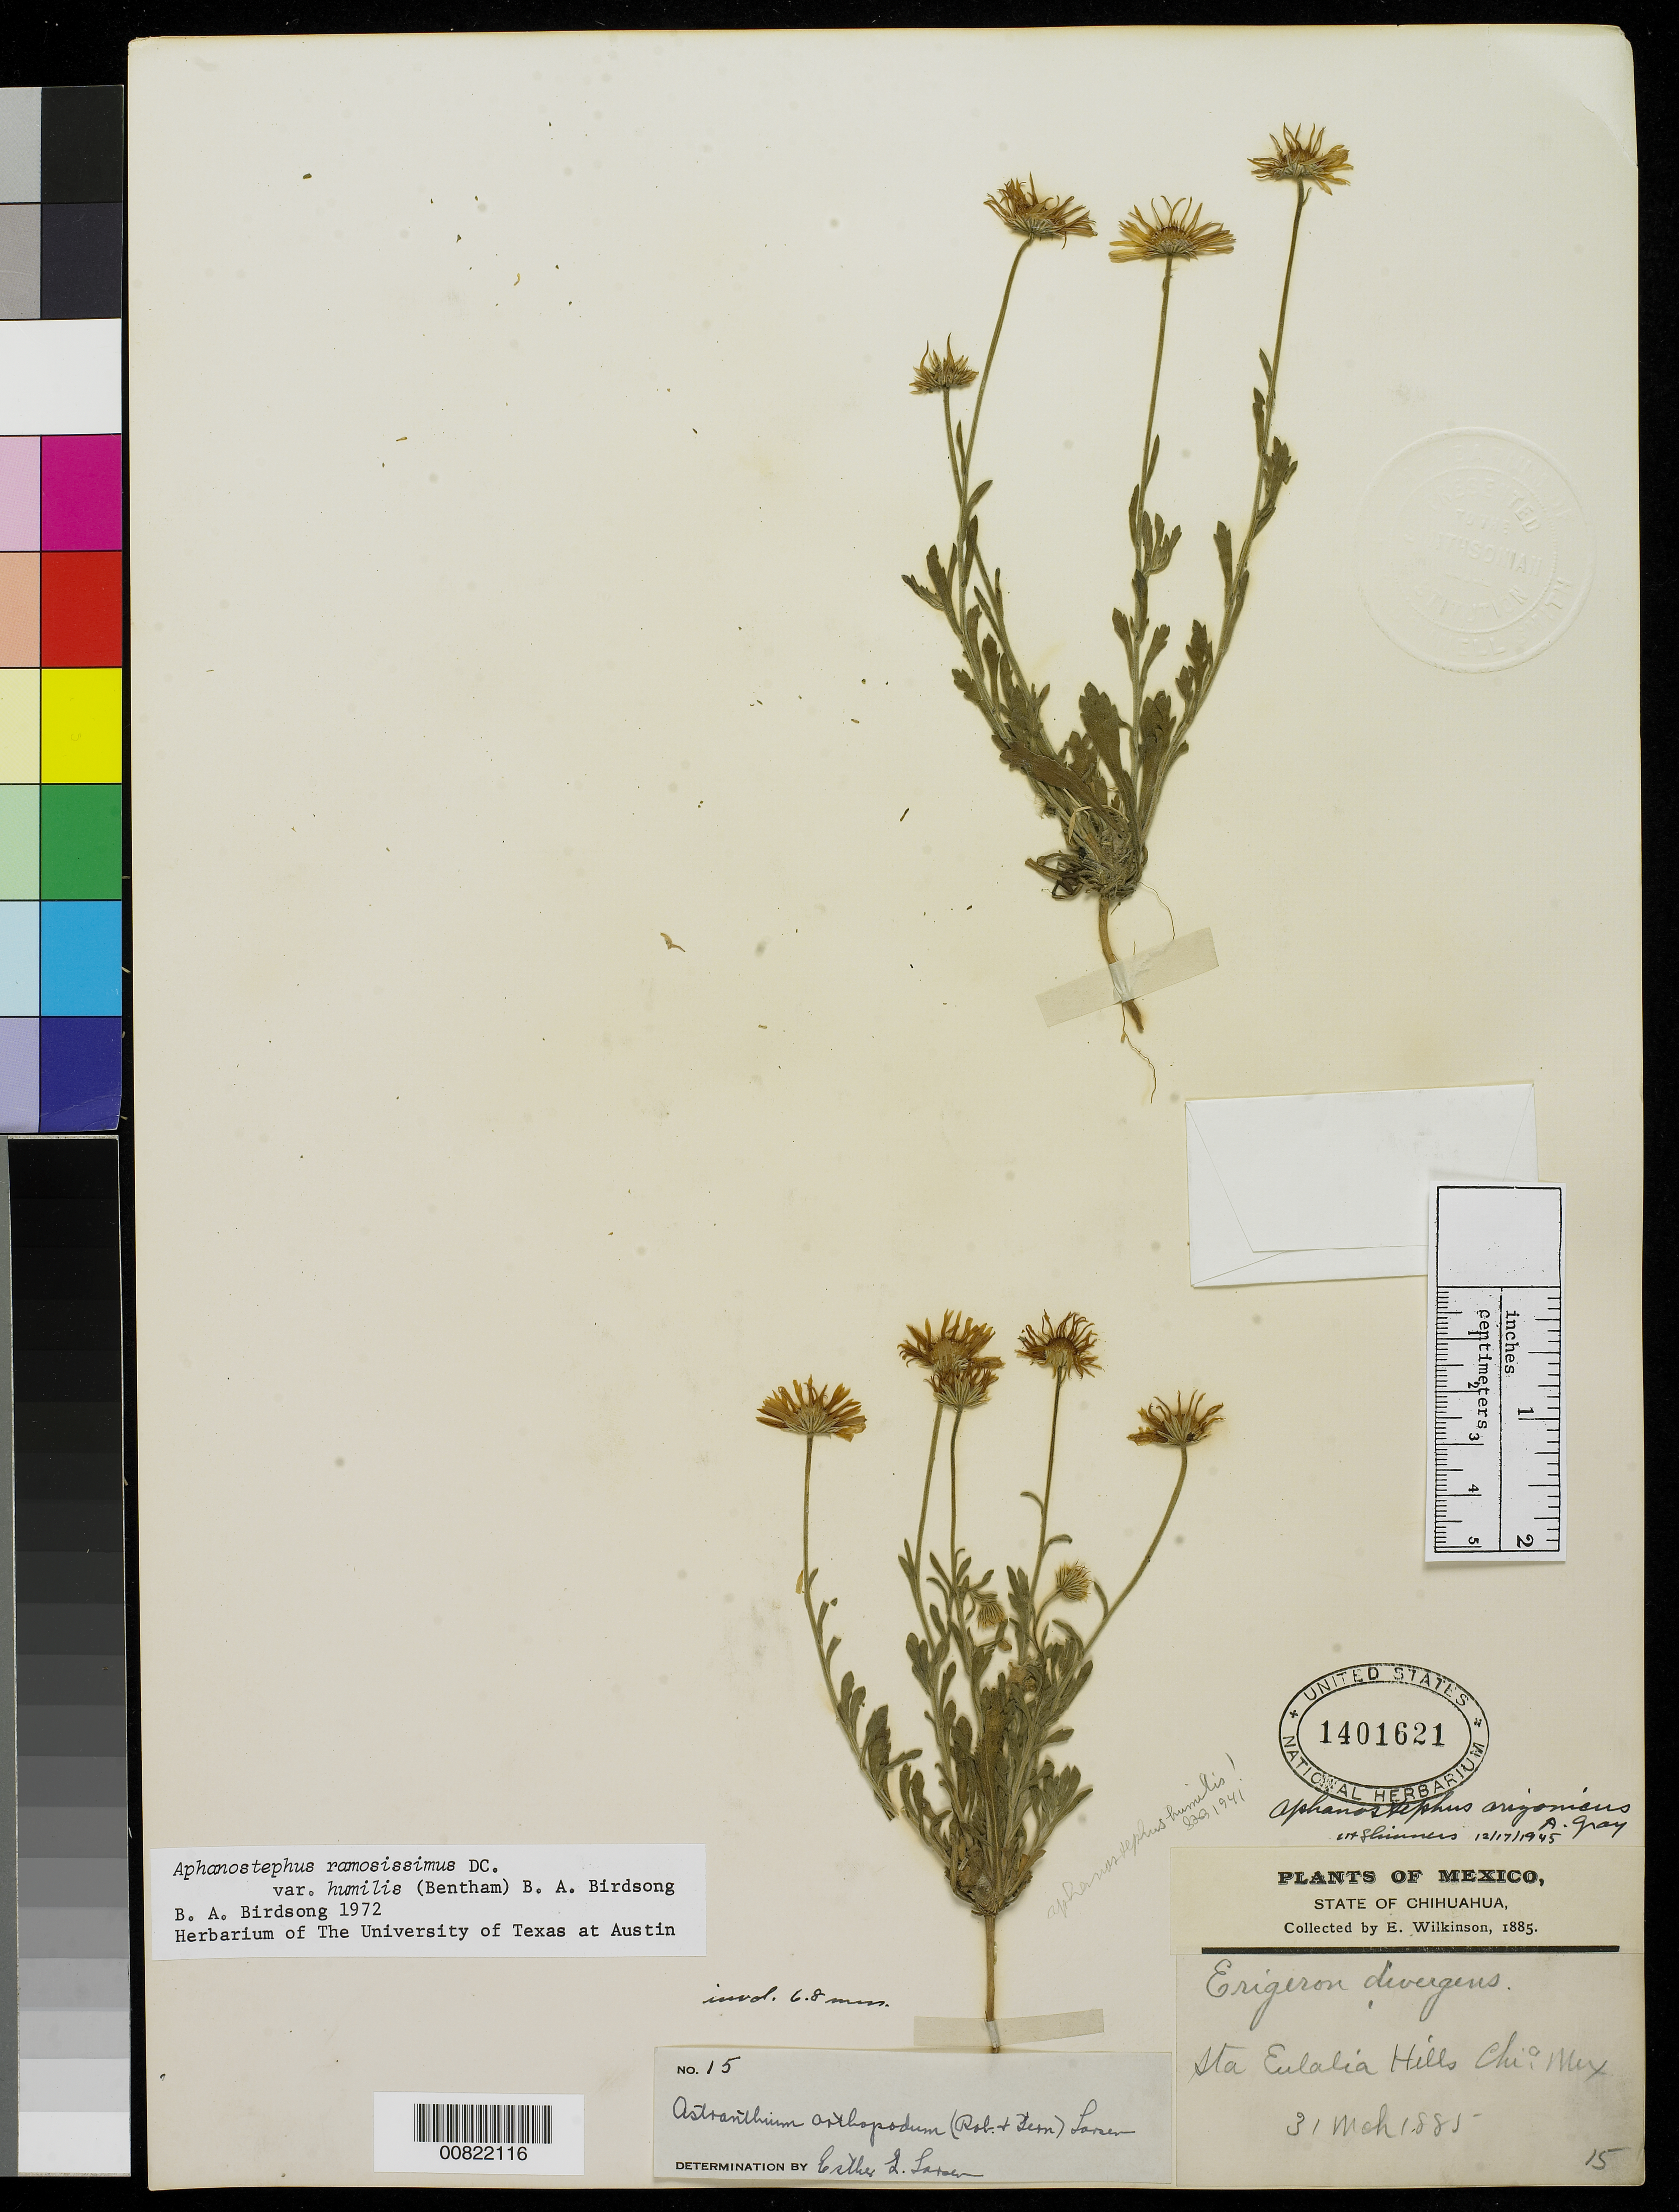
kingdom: Plantae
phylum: Tracheophyta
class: Magnoliopsida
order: Asterales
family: Asteraceae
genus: Aphanostephus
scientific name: Aphanostephus ramosissimus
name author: DC.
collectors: E. Wilkinson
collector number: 15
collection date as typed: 31 Mar 1885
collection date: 1885-03-31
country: Mexico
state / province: Chihuahua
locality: Sta. Eulalia hills, Chihuahua.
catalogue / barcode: US 1401621